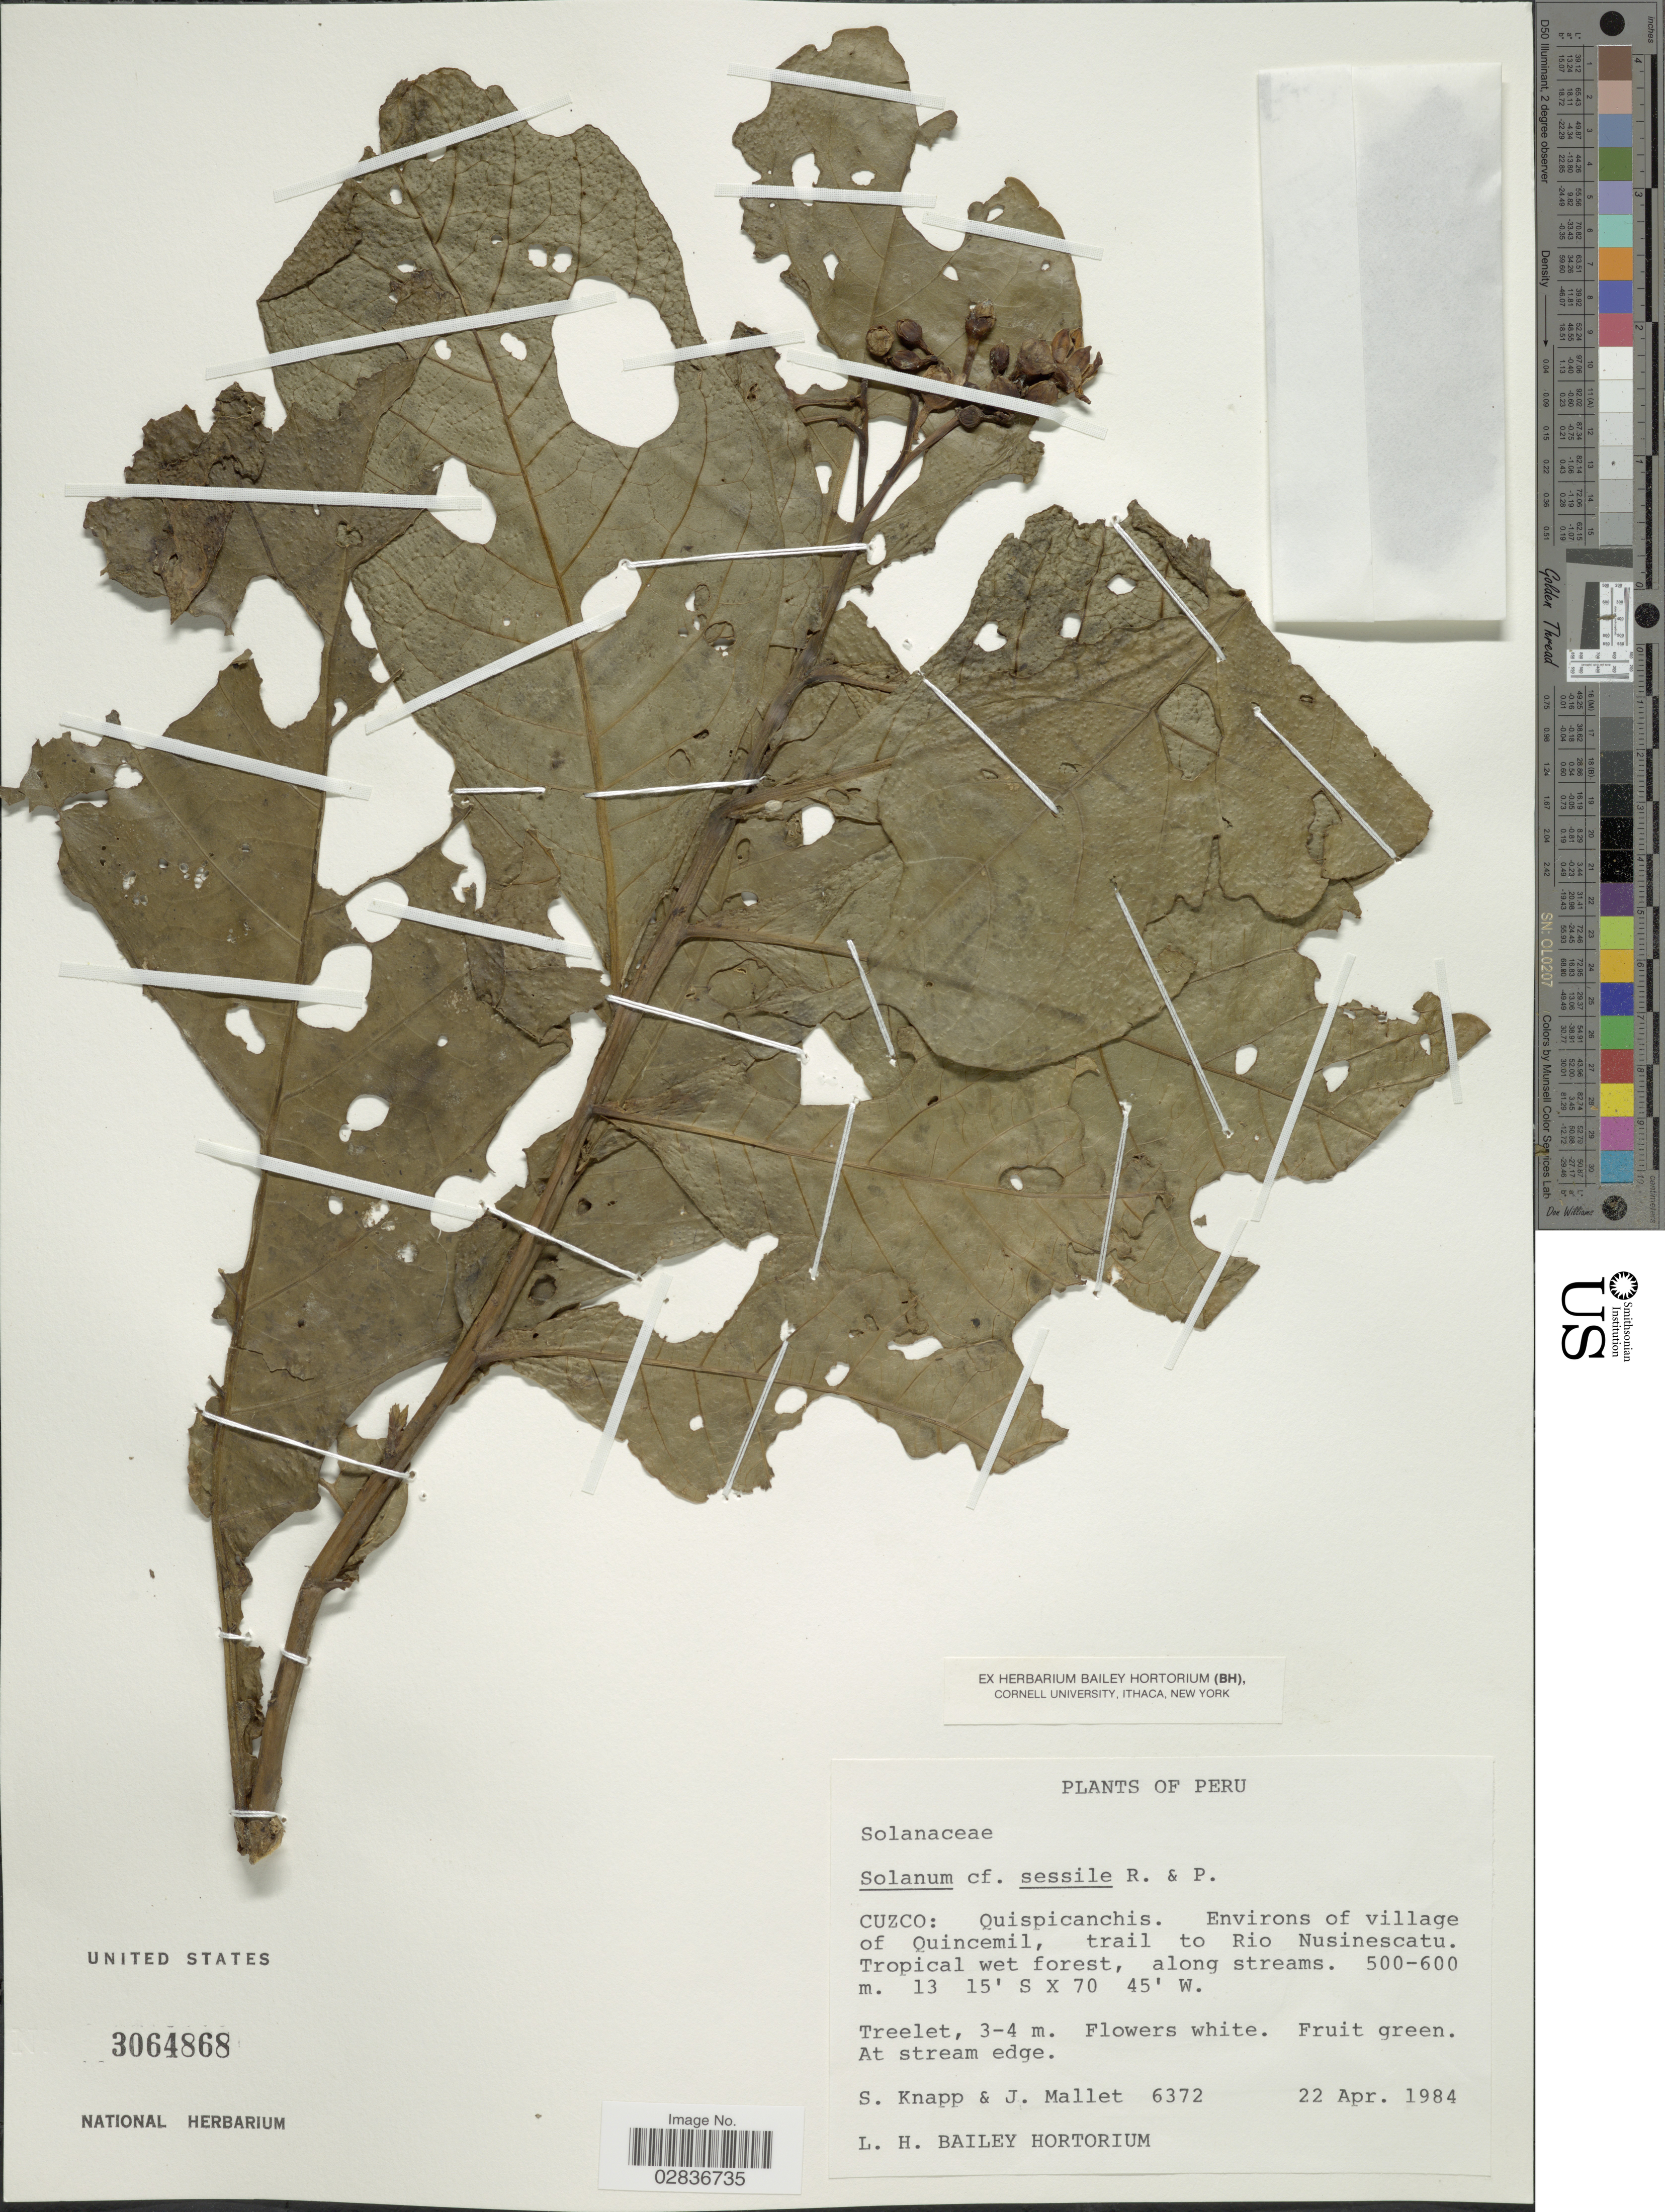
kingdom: Plantae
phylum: Tracheophyta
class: Magnoliopsida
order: Solanales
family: Solanaceae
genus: Solanum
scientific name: Solanum sessile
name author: Ruiz & Pav.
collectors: S. Knapp & J. Mallet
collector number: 6372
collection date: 1984-04-22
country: Peru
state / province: Cusco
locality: Cuzco: Quispicanchis. Environs of village of Quincemil, trail to Rio Nusinescatu.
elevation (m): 500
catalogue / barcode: US 3064868